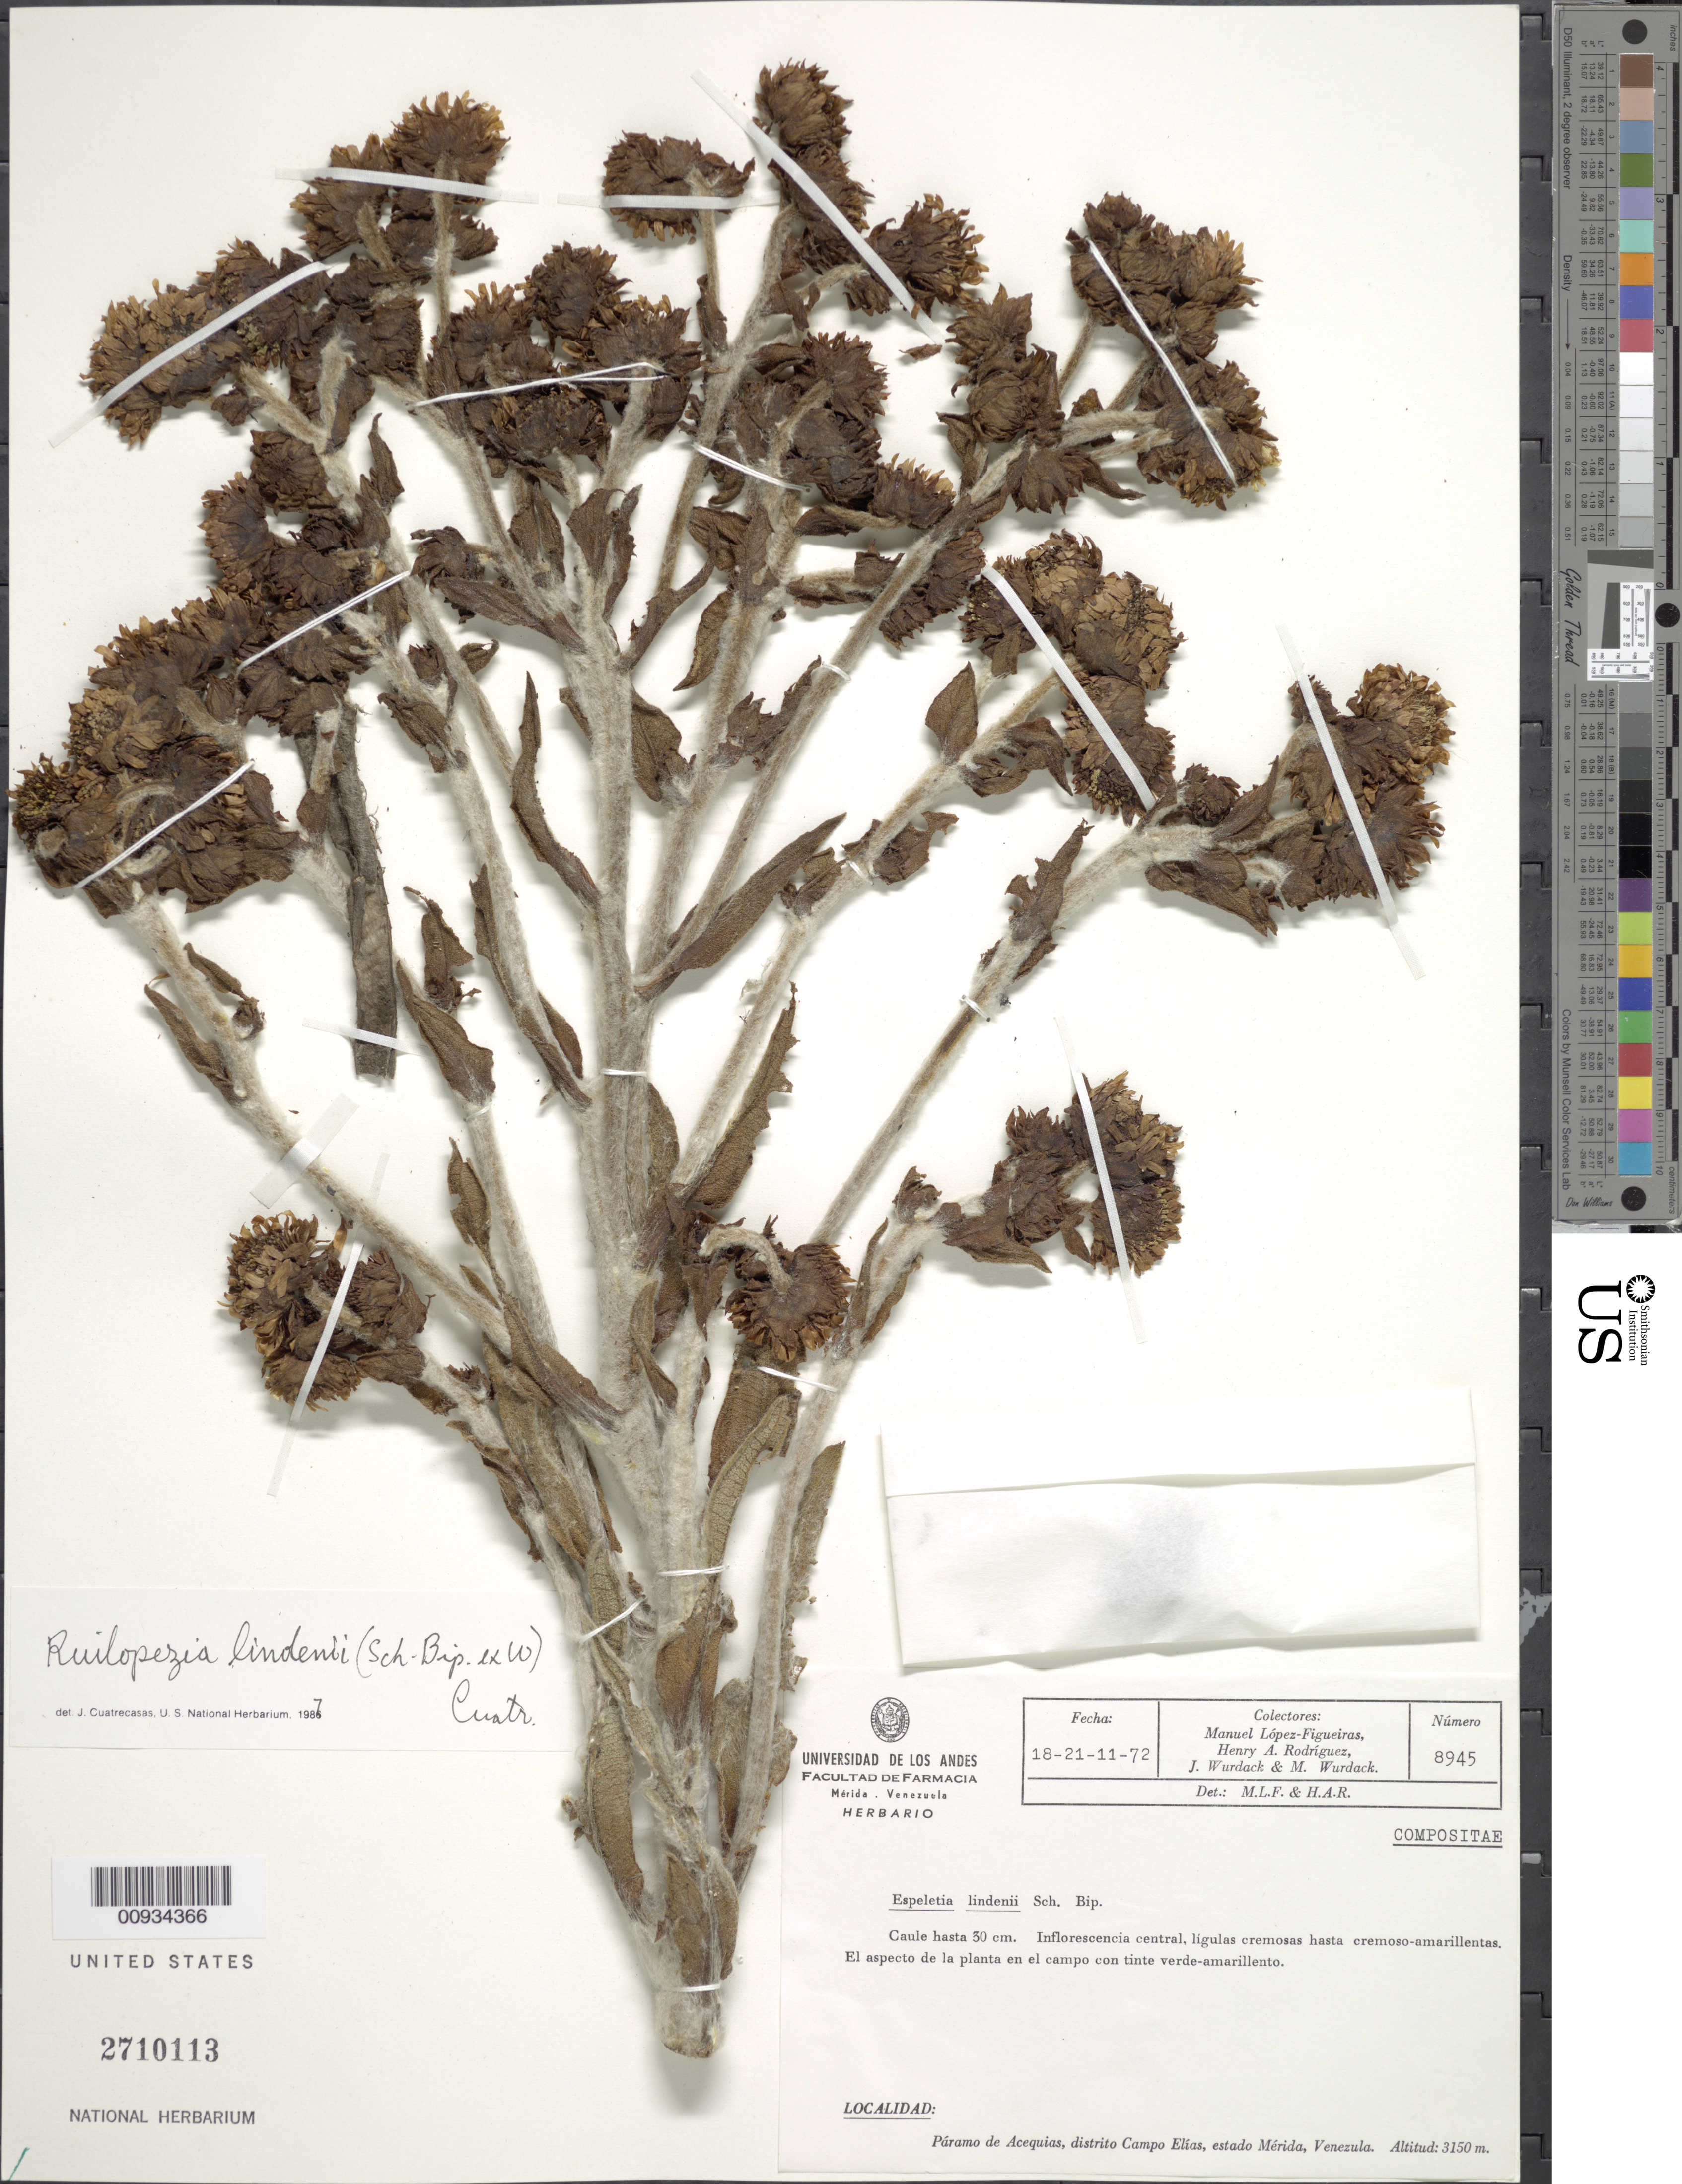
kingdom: Plantae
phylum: Tracheophyta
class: Magnoliopsida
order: Asterales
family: Asteraceae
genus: Ruilopezia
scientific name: Ruilopezia lindenii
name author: (Sch. Bip. ex Wedd.) Cuatrec.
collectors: M. López Figueiras, H. A. Rodriguez, J. J. Wurdack & M. L. Wurdack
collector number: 8945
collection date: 1972-11-18/1972-11-21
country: Venezuela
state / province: Mérida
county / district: Campo Elías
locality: Páramo de Acequias.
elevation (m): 3150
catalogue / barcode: US 2710113